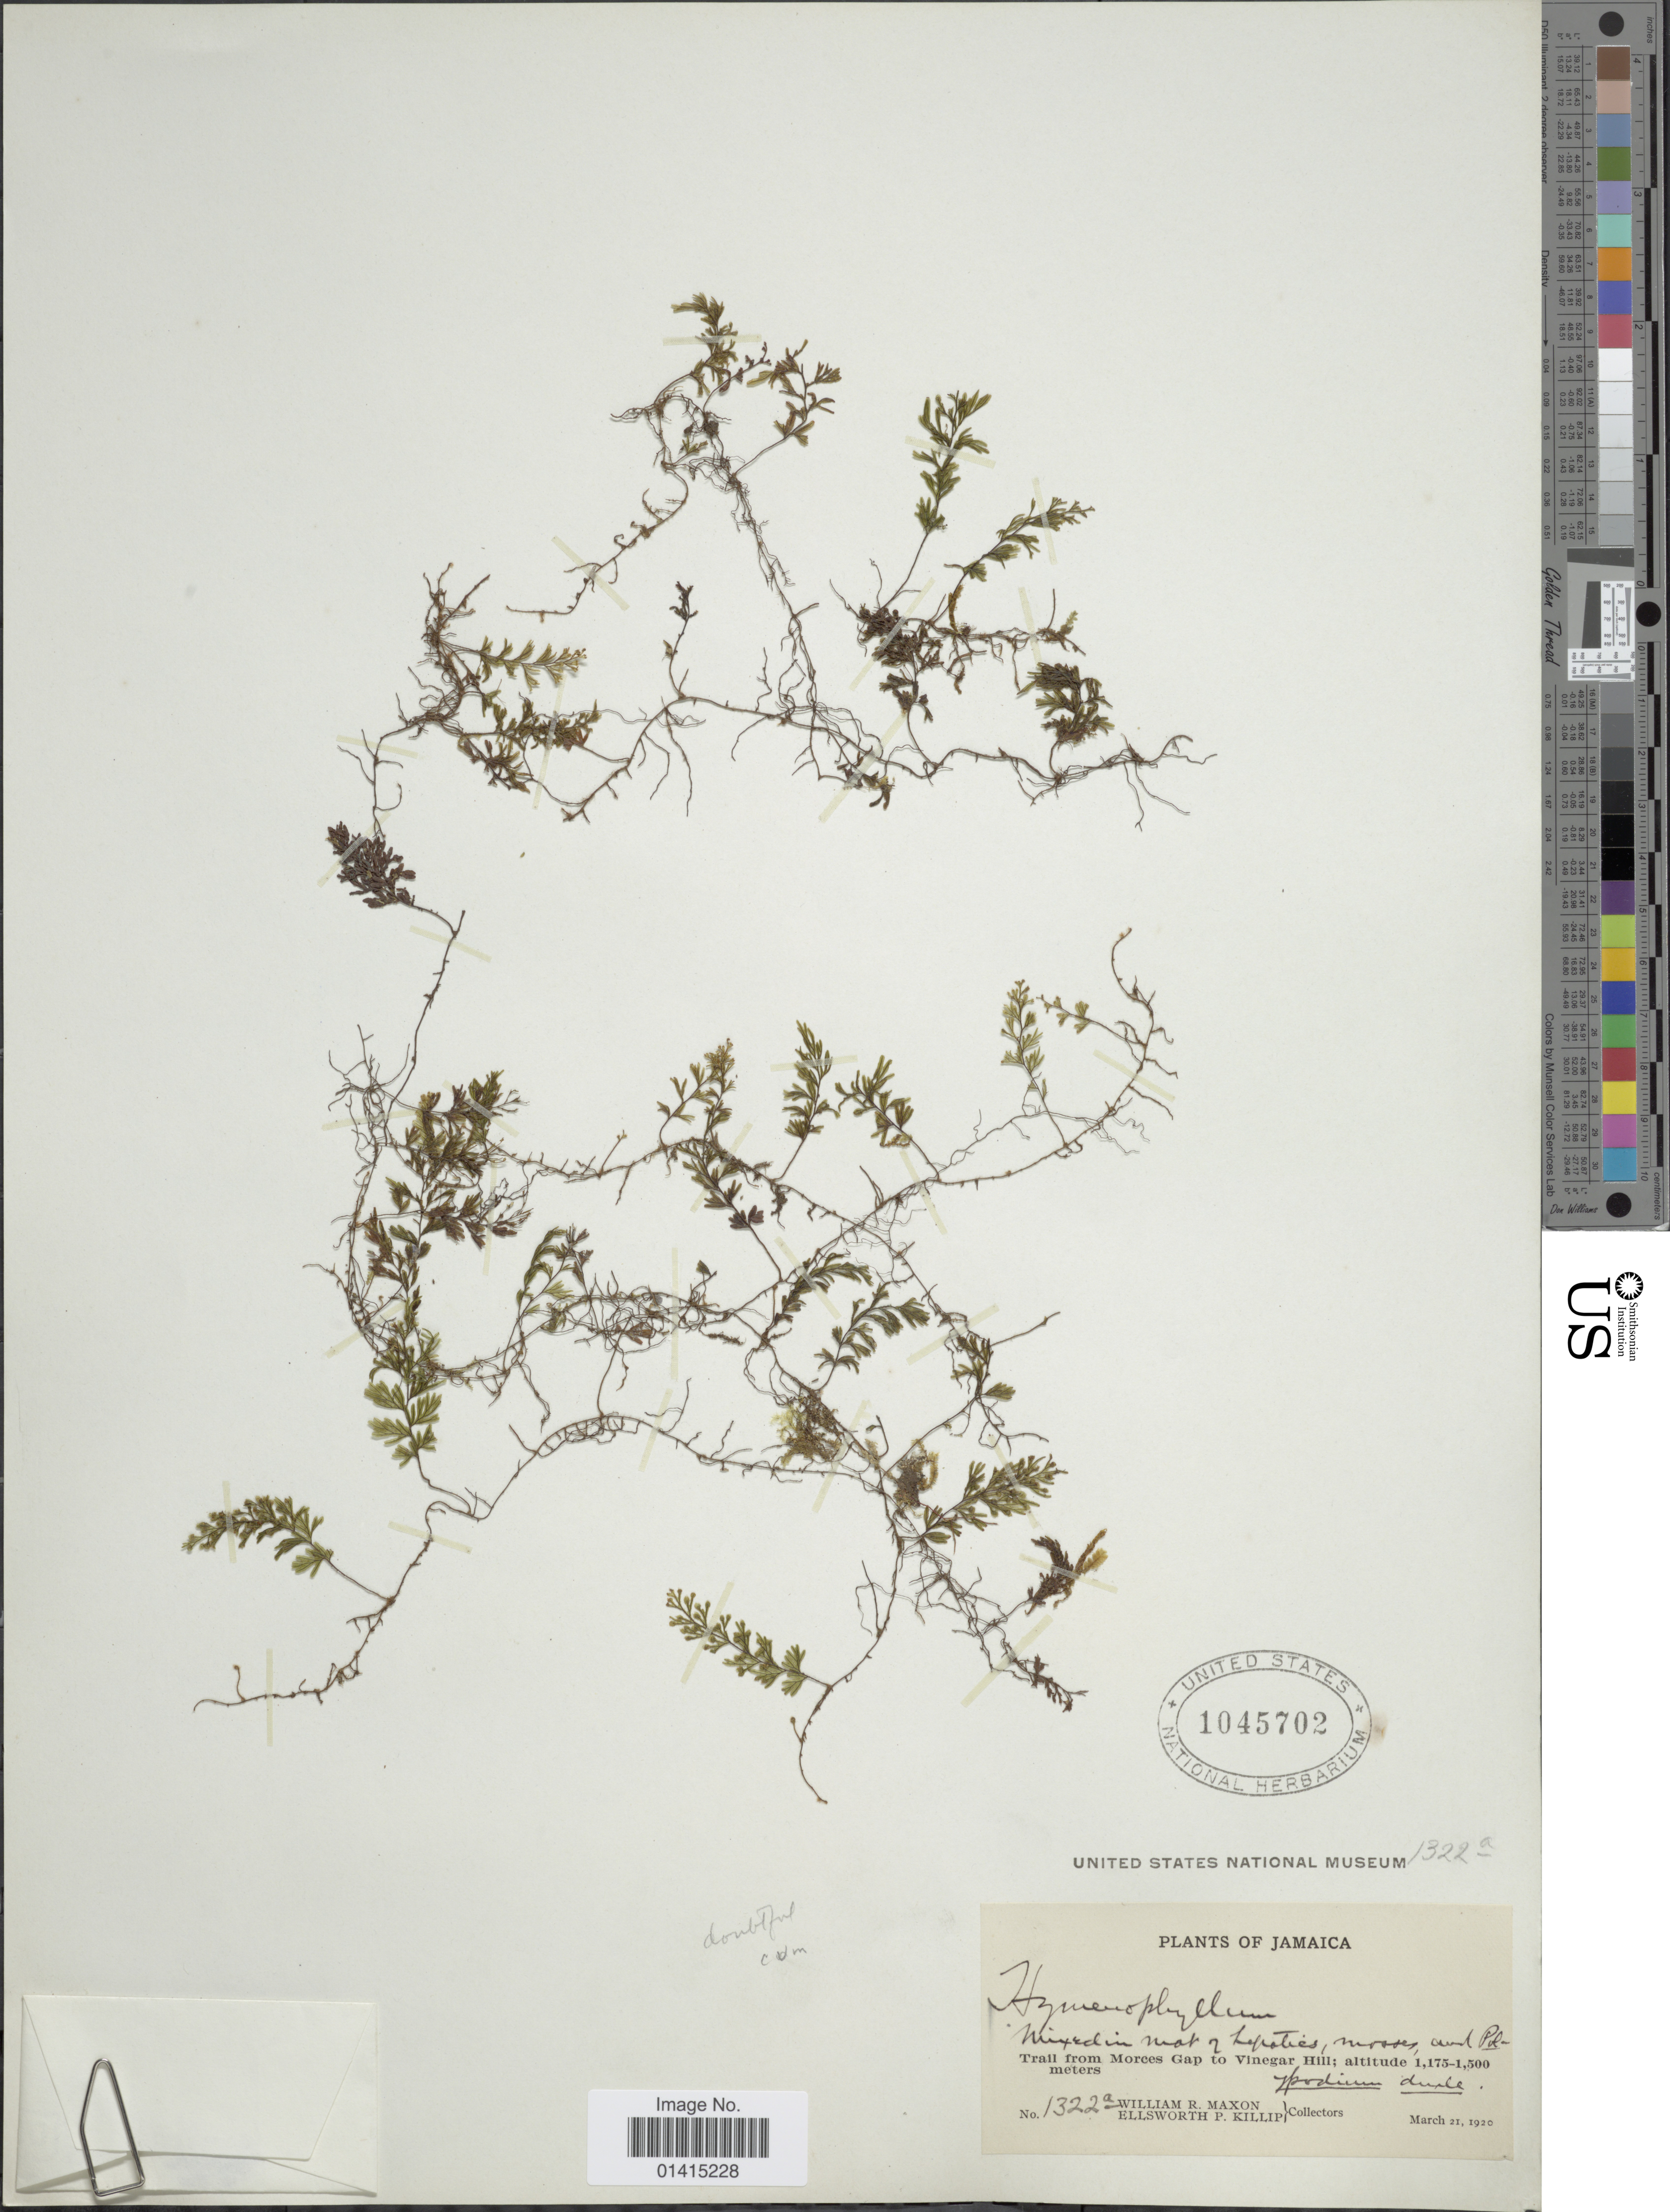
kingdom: Plantae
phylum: Tracheophyta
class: Polypodiopsida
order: Hymenophyllales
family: Hymenophyllaceae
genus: Hymenophyllum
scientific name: Hymenophyllum lineare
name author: (Sw.) Sw.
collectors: W. R. Maxon & E. P. Killip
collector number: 1322a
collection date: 1920-03-21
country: Jamaica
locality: Trail from Morces Gap to Vinegar Hill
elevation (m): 1175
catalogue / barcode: US 1045702